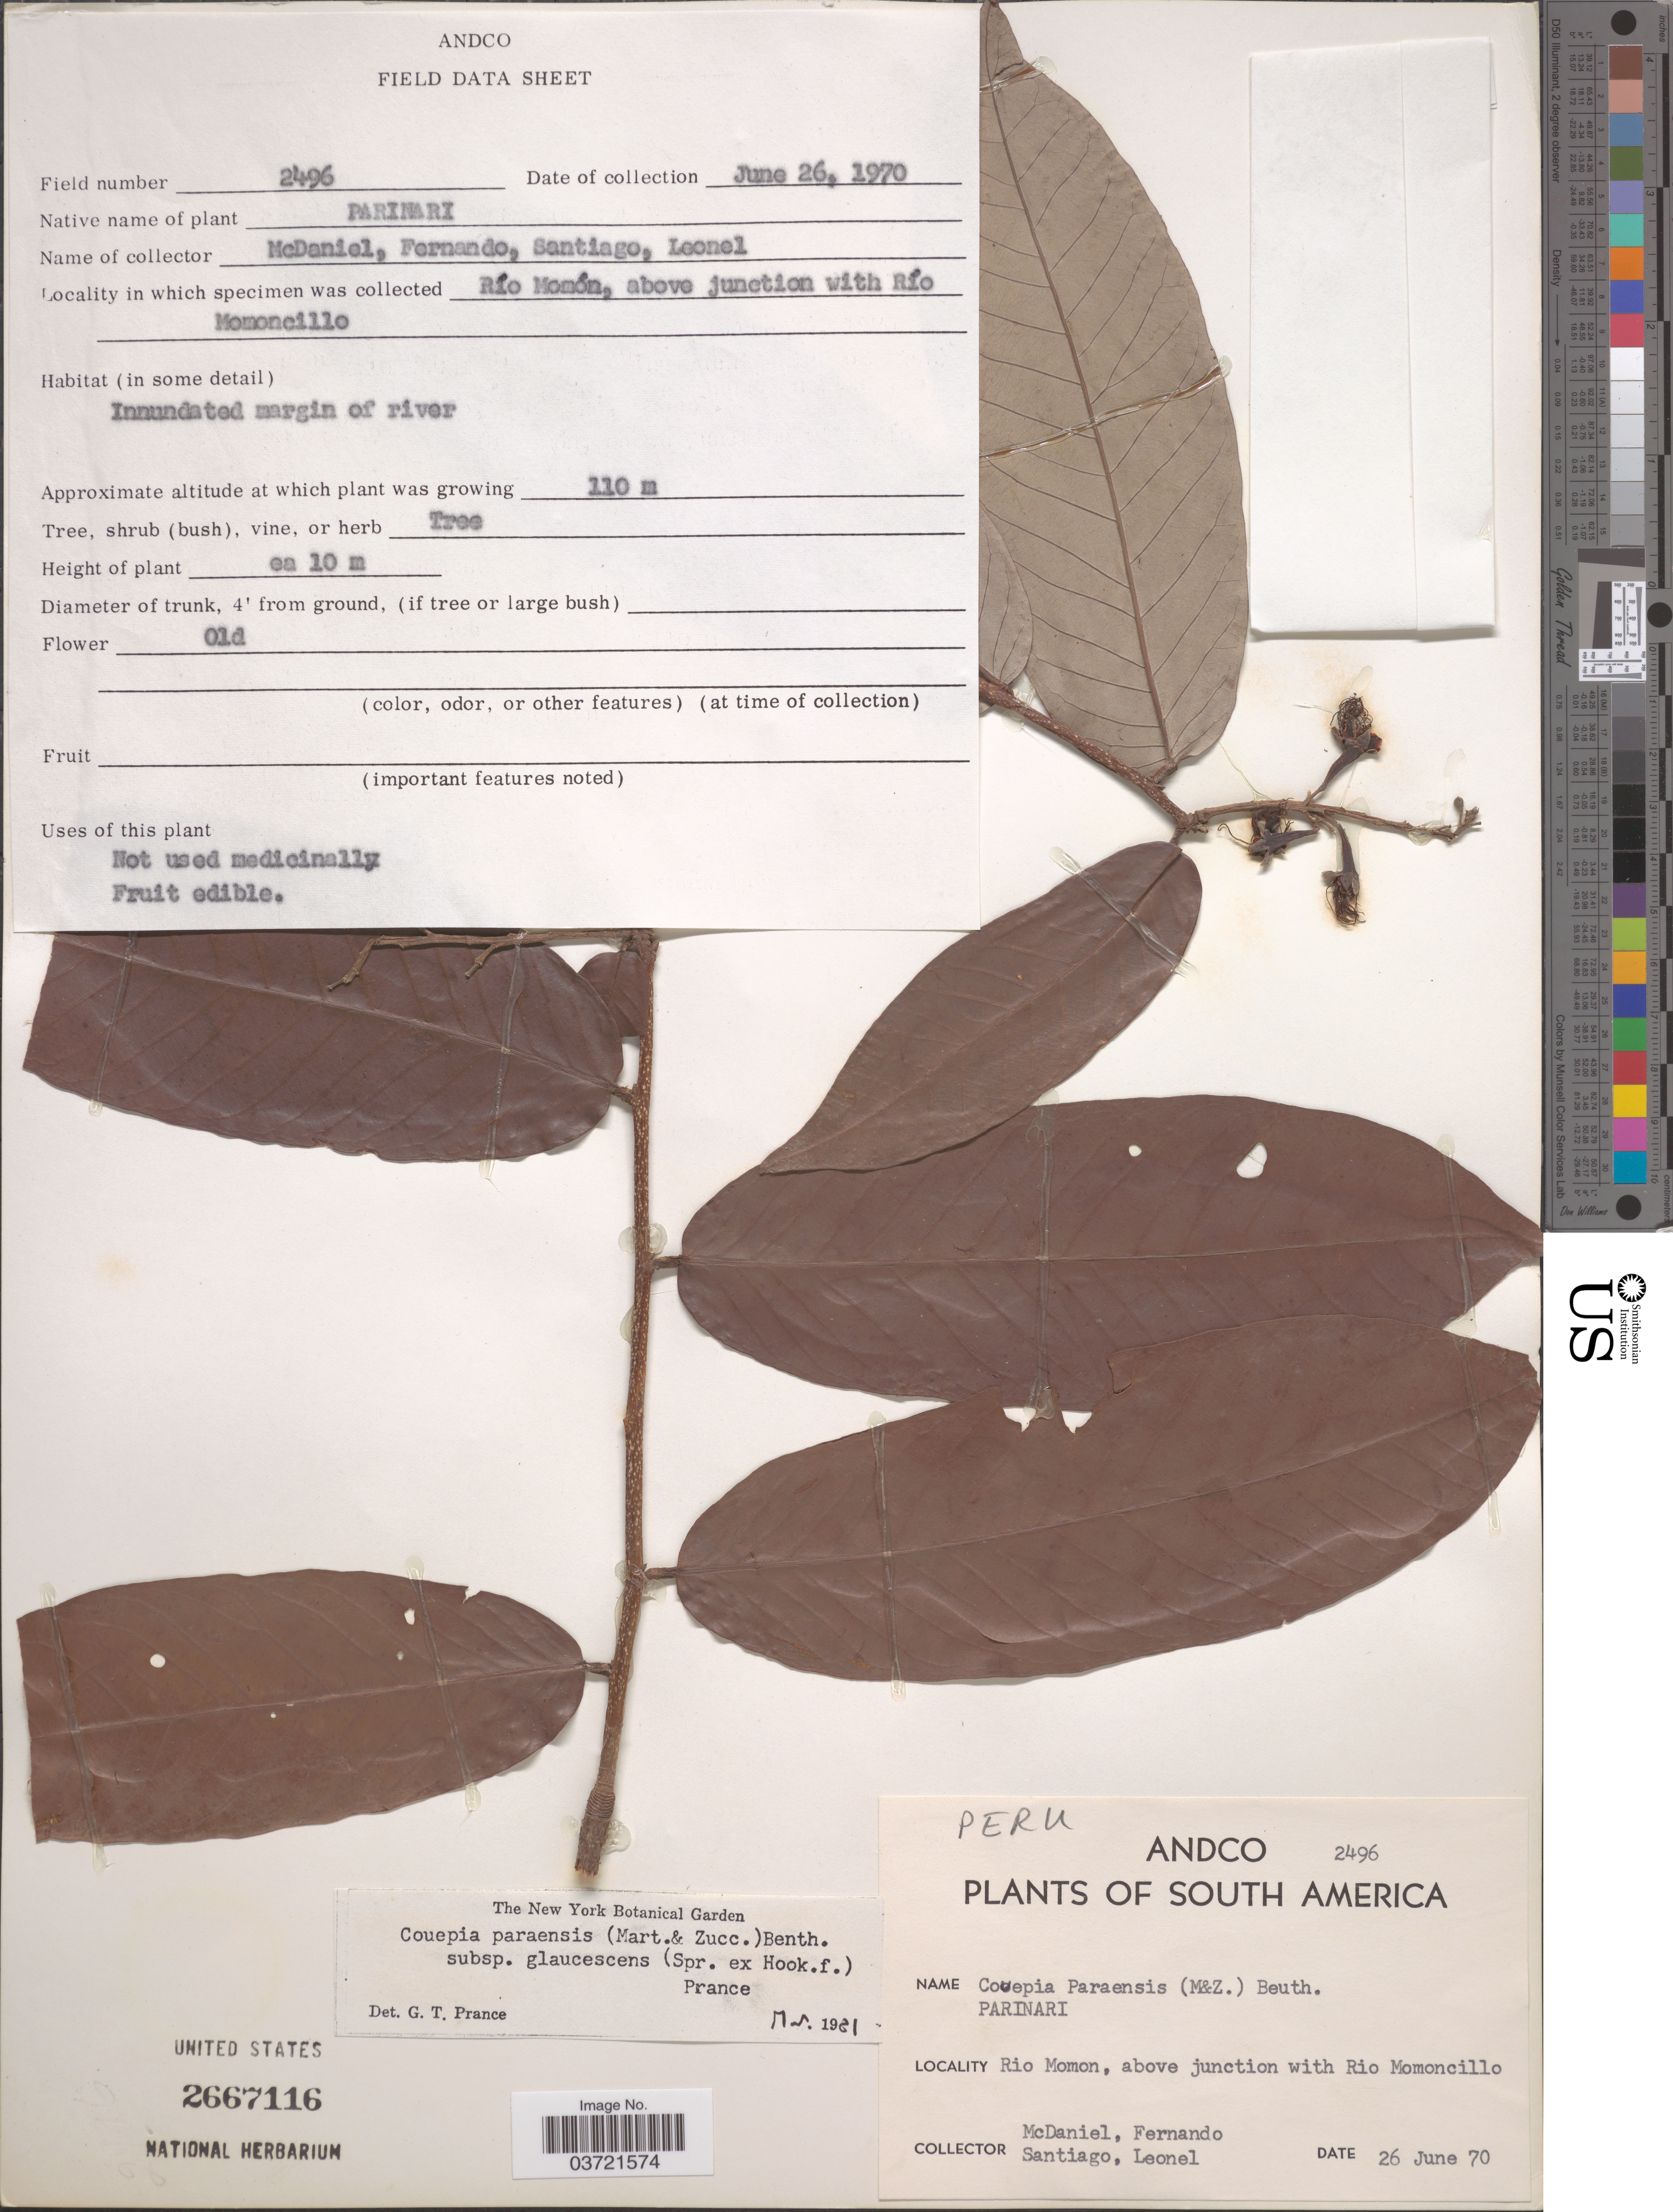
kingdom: Plantae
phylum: Tracheophyta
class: Magnoliopsida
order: Malpighiales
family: Chrysobalanaceae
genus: Couepia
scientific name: Couepia paraensis subsp. glaucescens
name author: (Spruce ex Hook. f.) Prance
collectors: -- McDaniel, -- Fernando, -. Santiago & -- Leonel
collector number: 2496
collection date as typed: Transcribed d/m/y: 26/6/70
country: Peru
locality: Andco. Rio Momon, above junction with Rio Momoncillo.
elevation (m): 110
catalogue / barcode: US 2667116